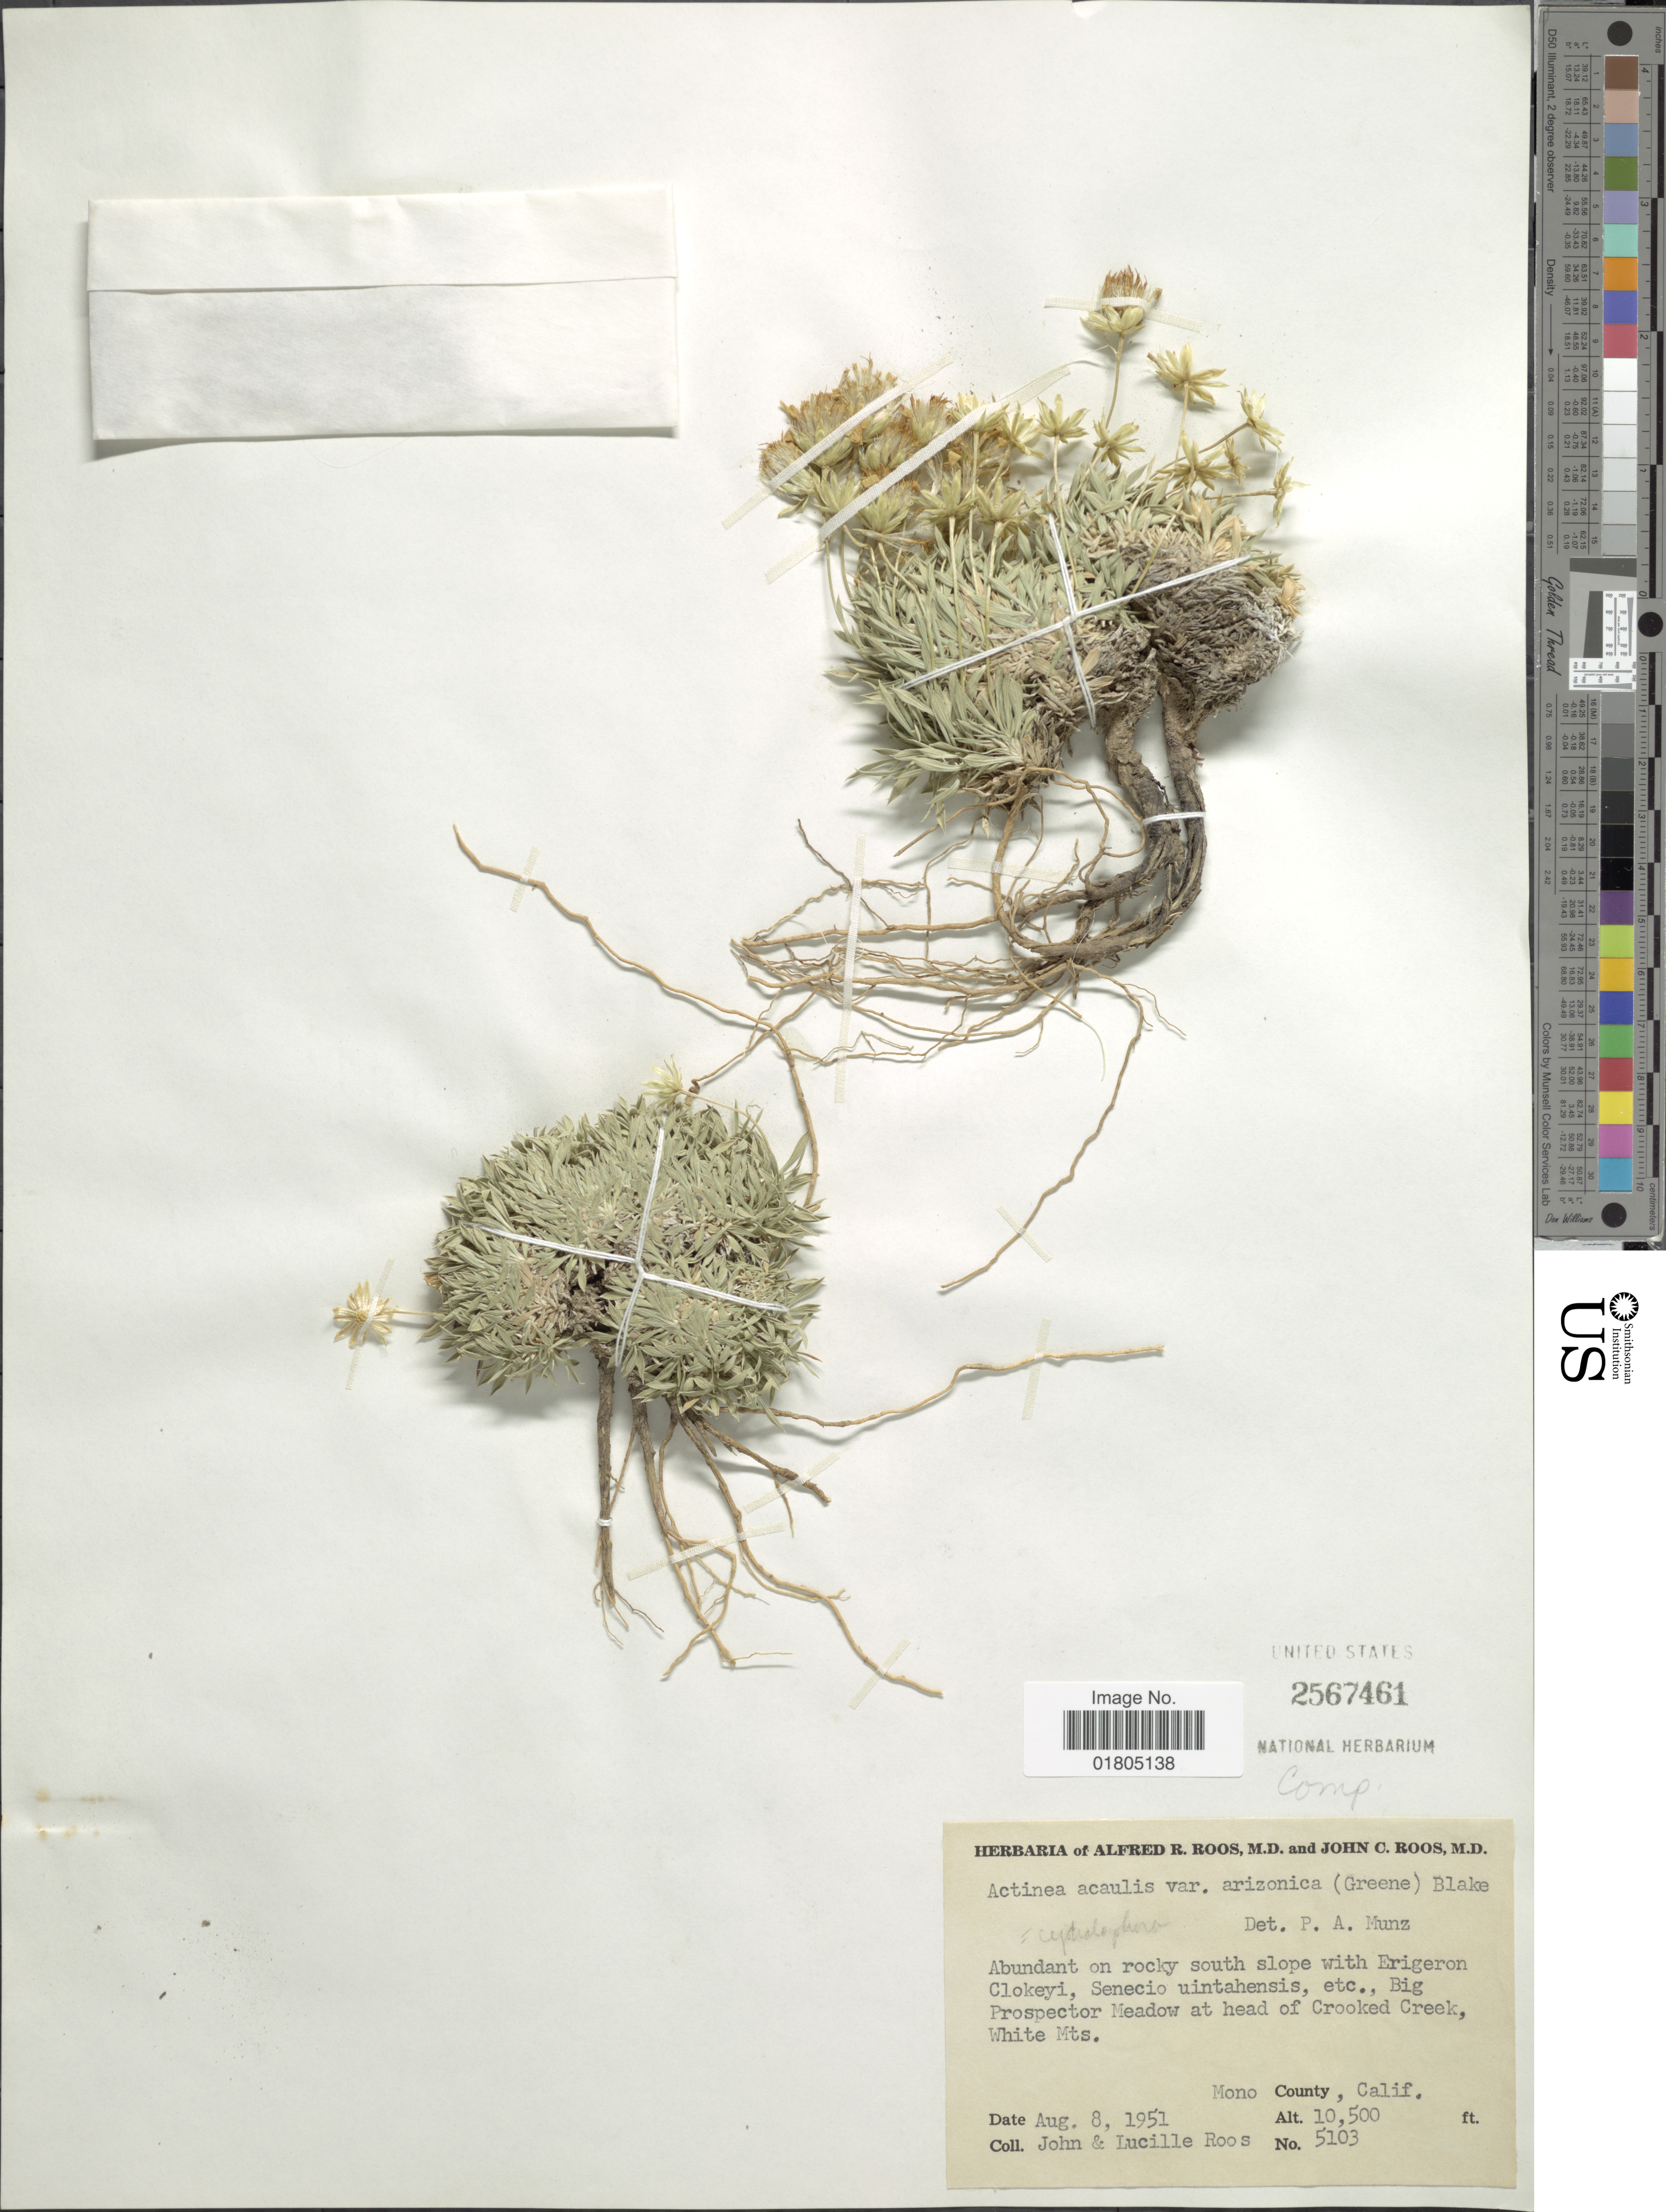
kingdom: Plantae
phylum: Tracheophyta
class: Magnoliopsida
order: Asterales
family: Asteraceae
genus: Actinea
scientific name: Actinea acaulis var. arizonica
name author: (Greene) S.F. Blake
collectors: J. C. Roos & L. Roos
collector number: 5103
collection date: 1951-08-08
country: United States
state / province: California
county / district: Mono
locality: Big Prospector Meadow at head of Crooked Creek, White Mts., Mono County, Calif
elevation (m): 3200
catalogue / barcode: US 2567461